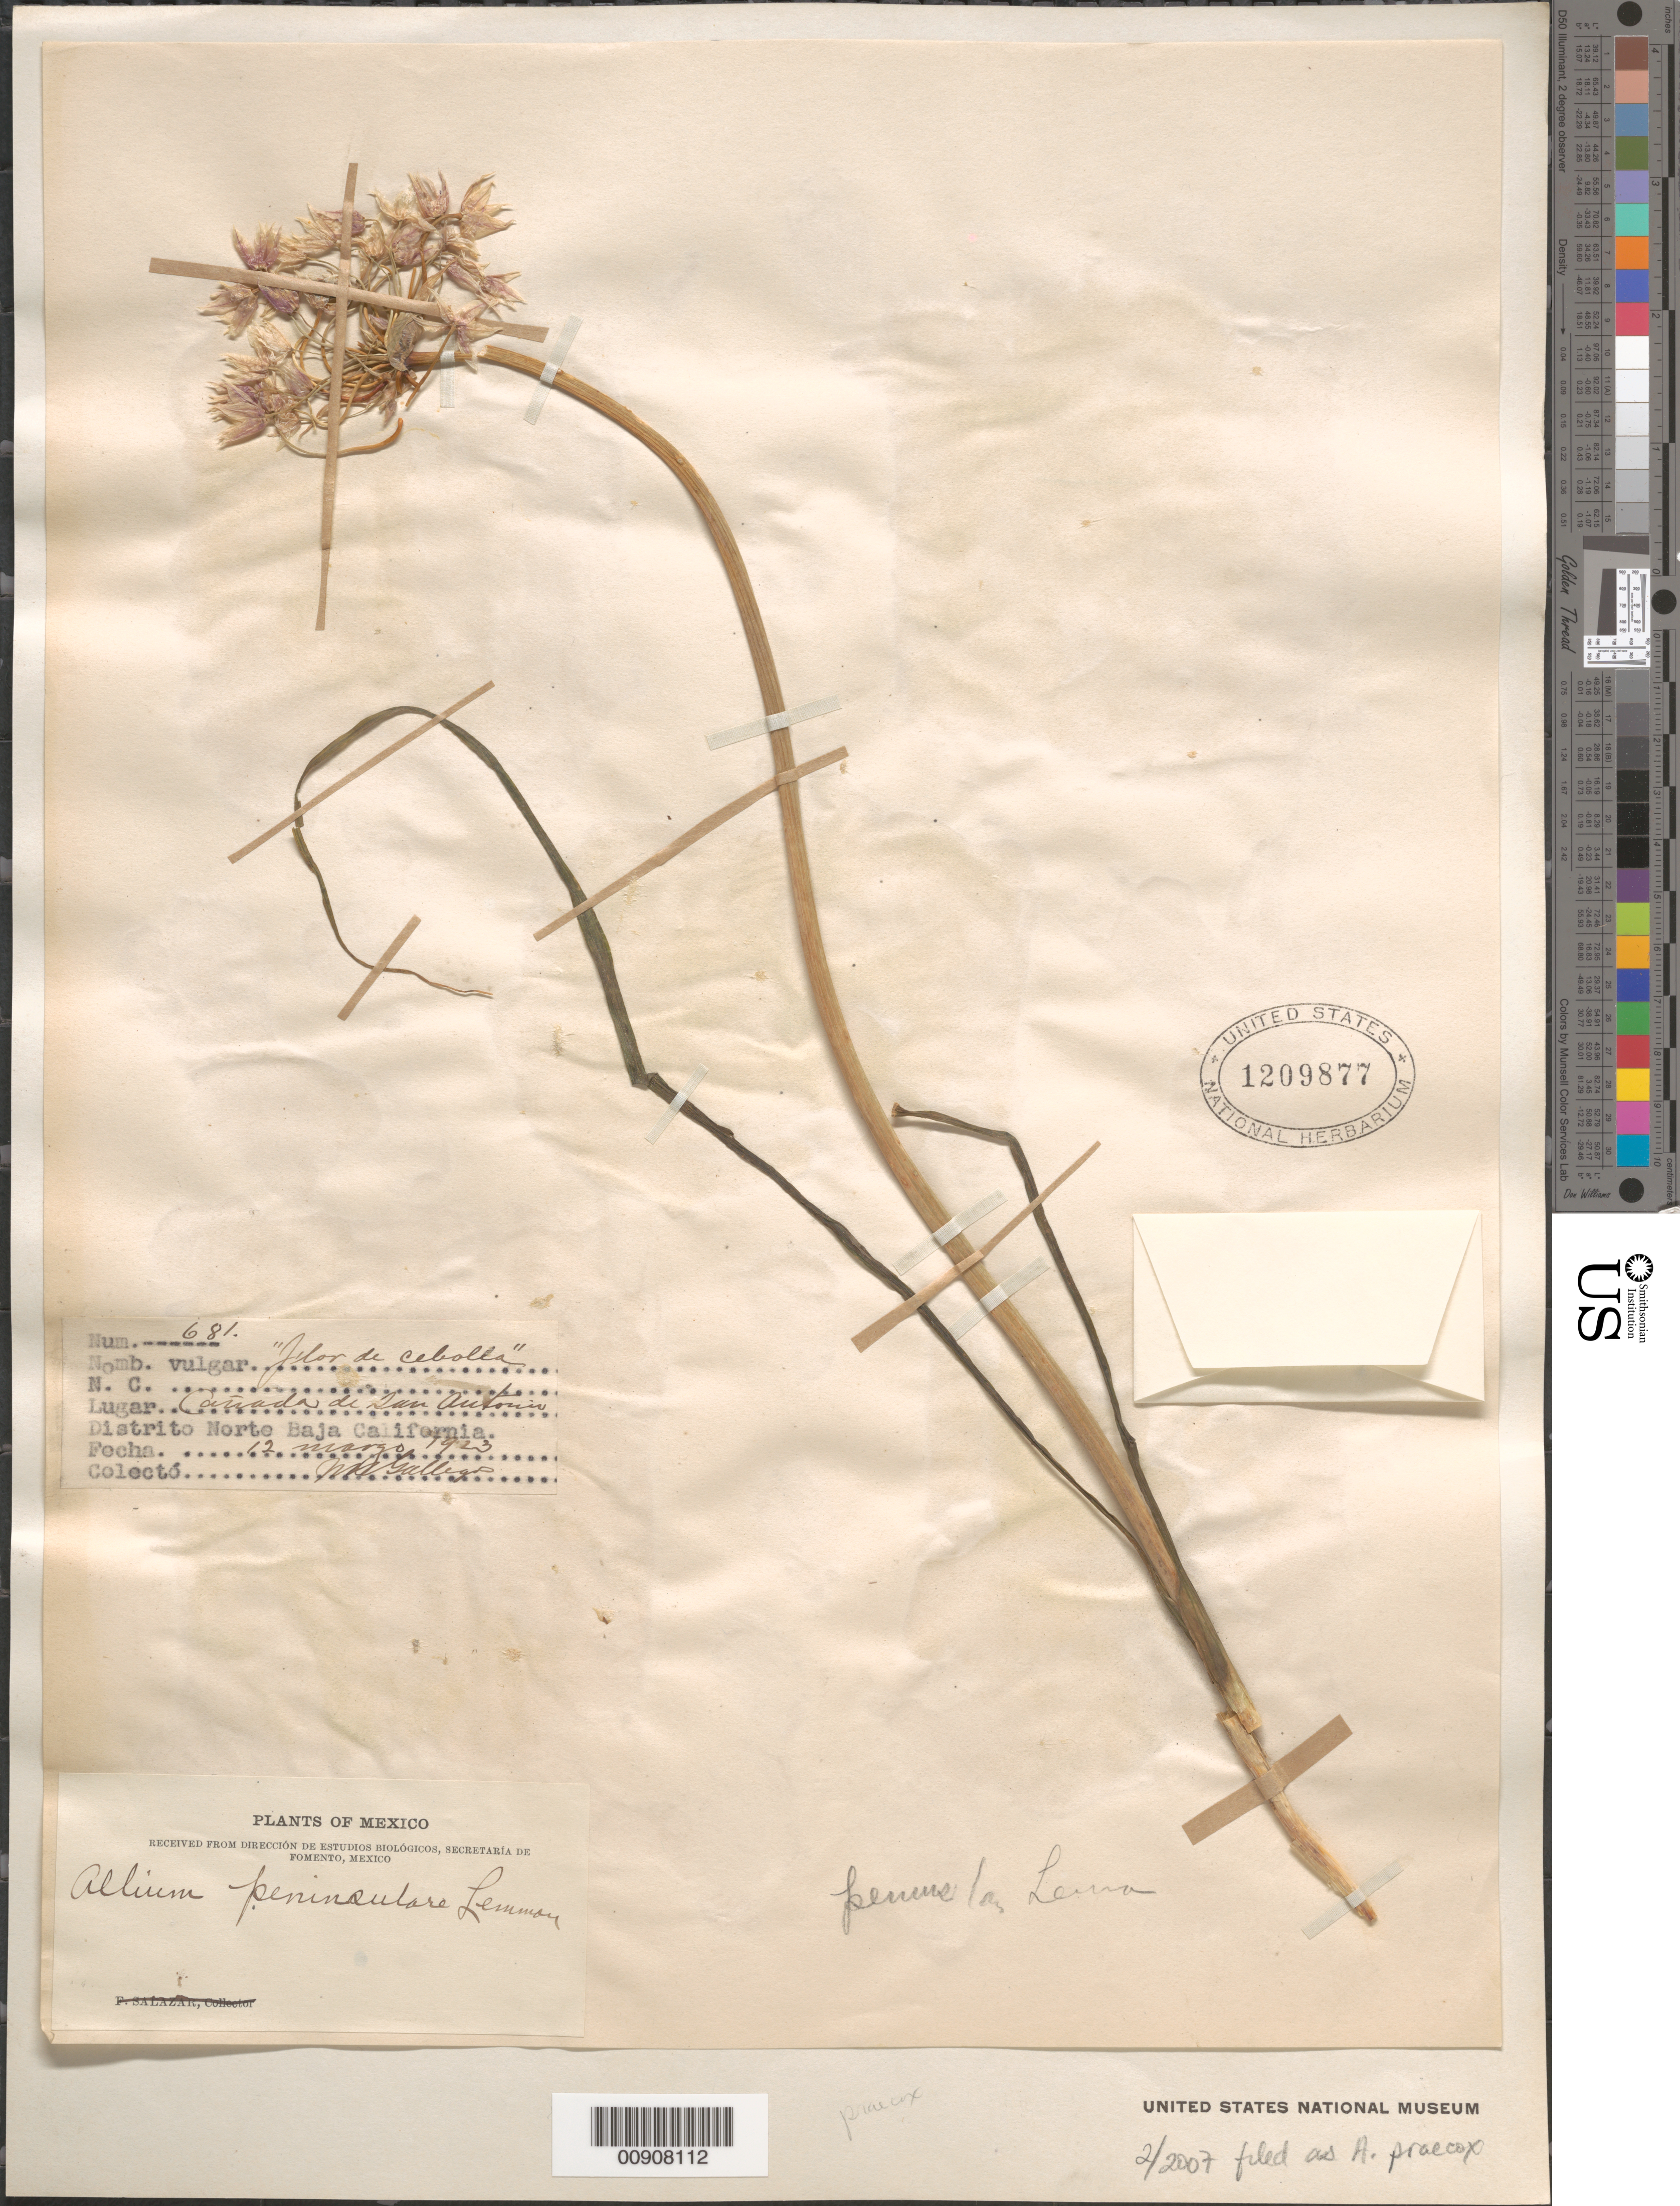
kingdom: Plantae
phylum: Tracheophyta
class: Liliopsida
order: Asparagales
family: Amaryllidaceae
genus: Allium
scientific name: Allium praecox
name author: Brandegee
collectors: J. Gallegos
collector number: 681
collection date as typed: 12 Mar 1923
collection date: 1923-03-12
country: Mexico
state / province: Baja California Norte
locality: Cañada de San Antonio, Distrito Norte Baja California.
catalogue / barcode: US 1209877